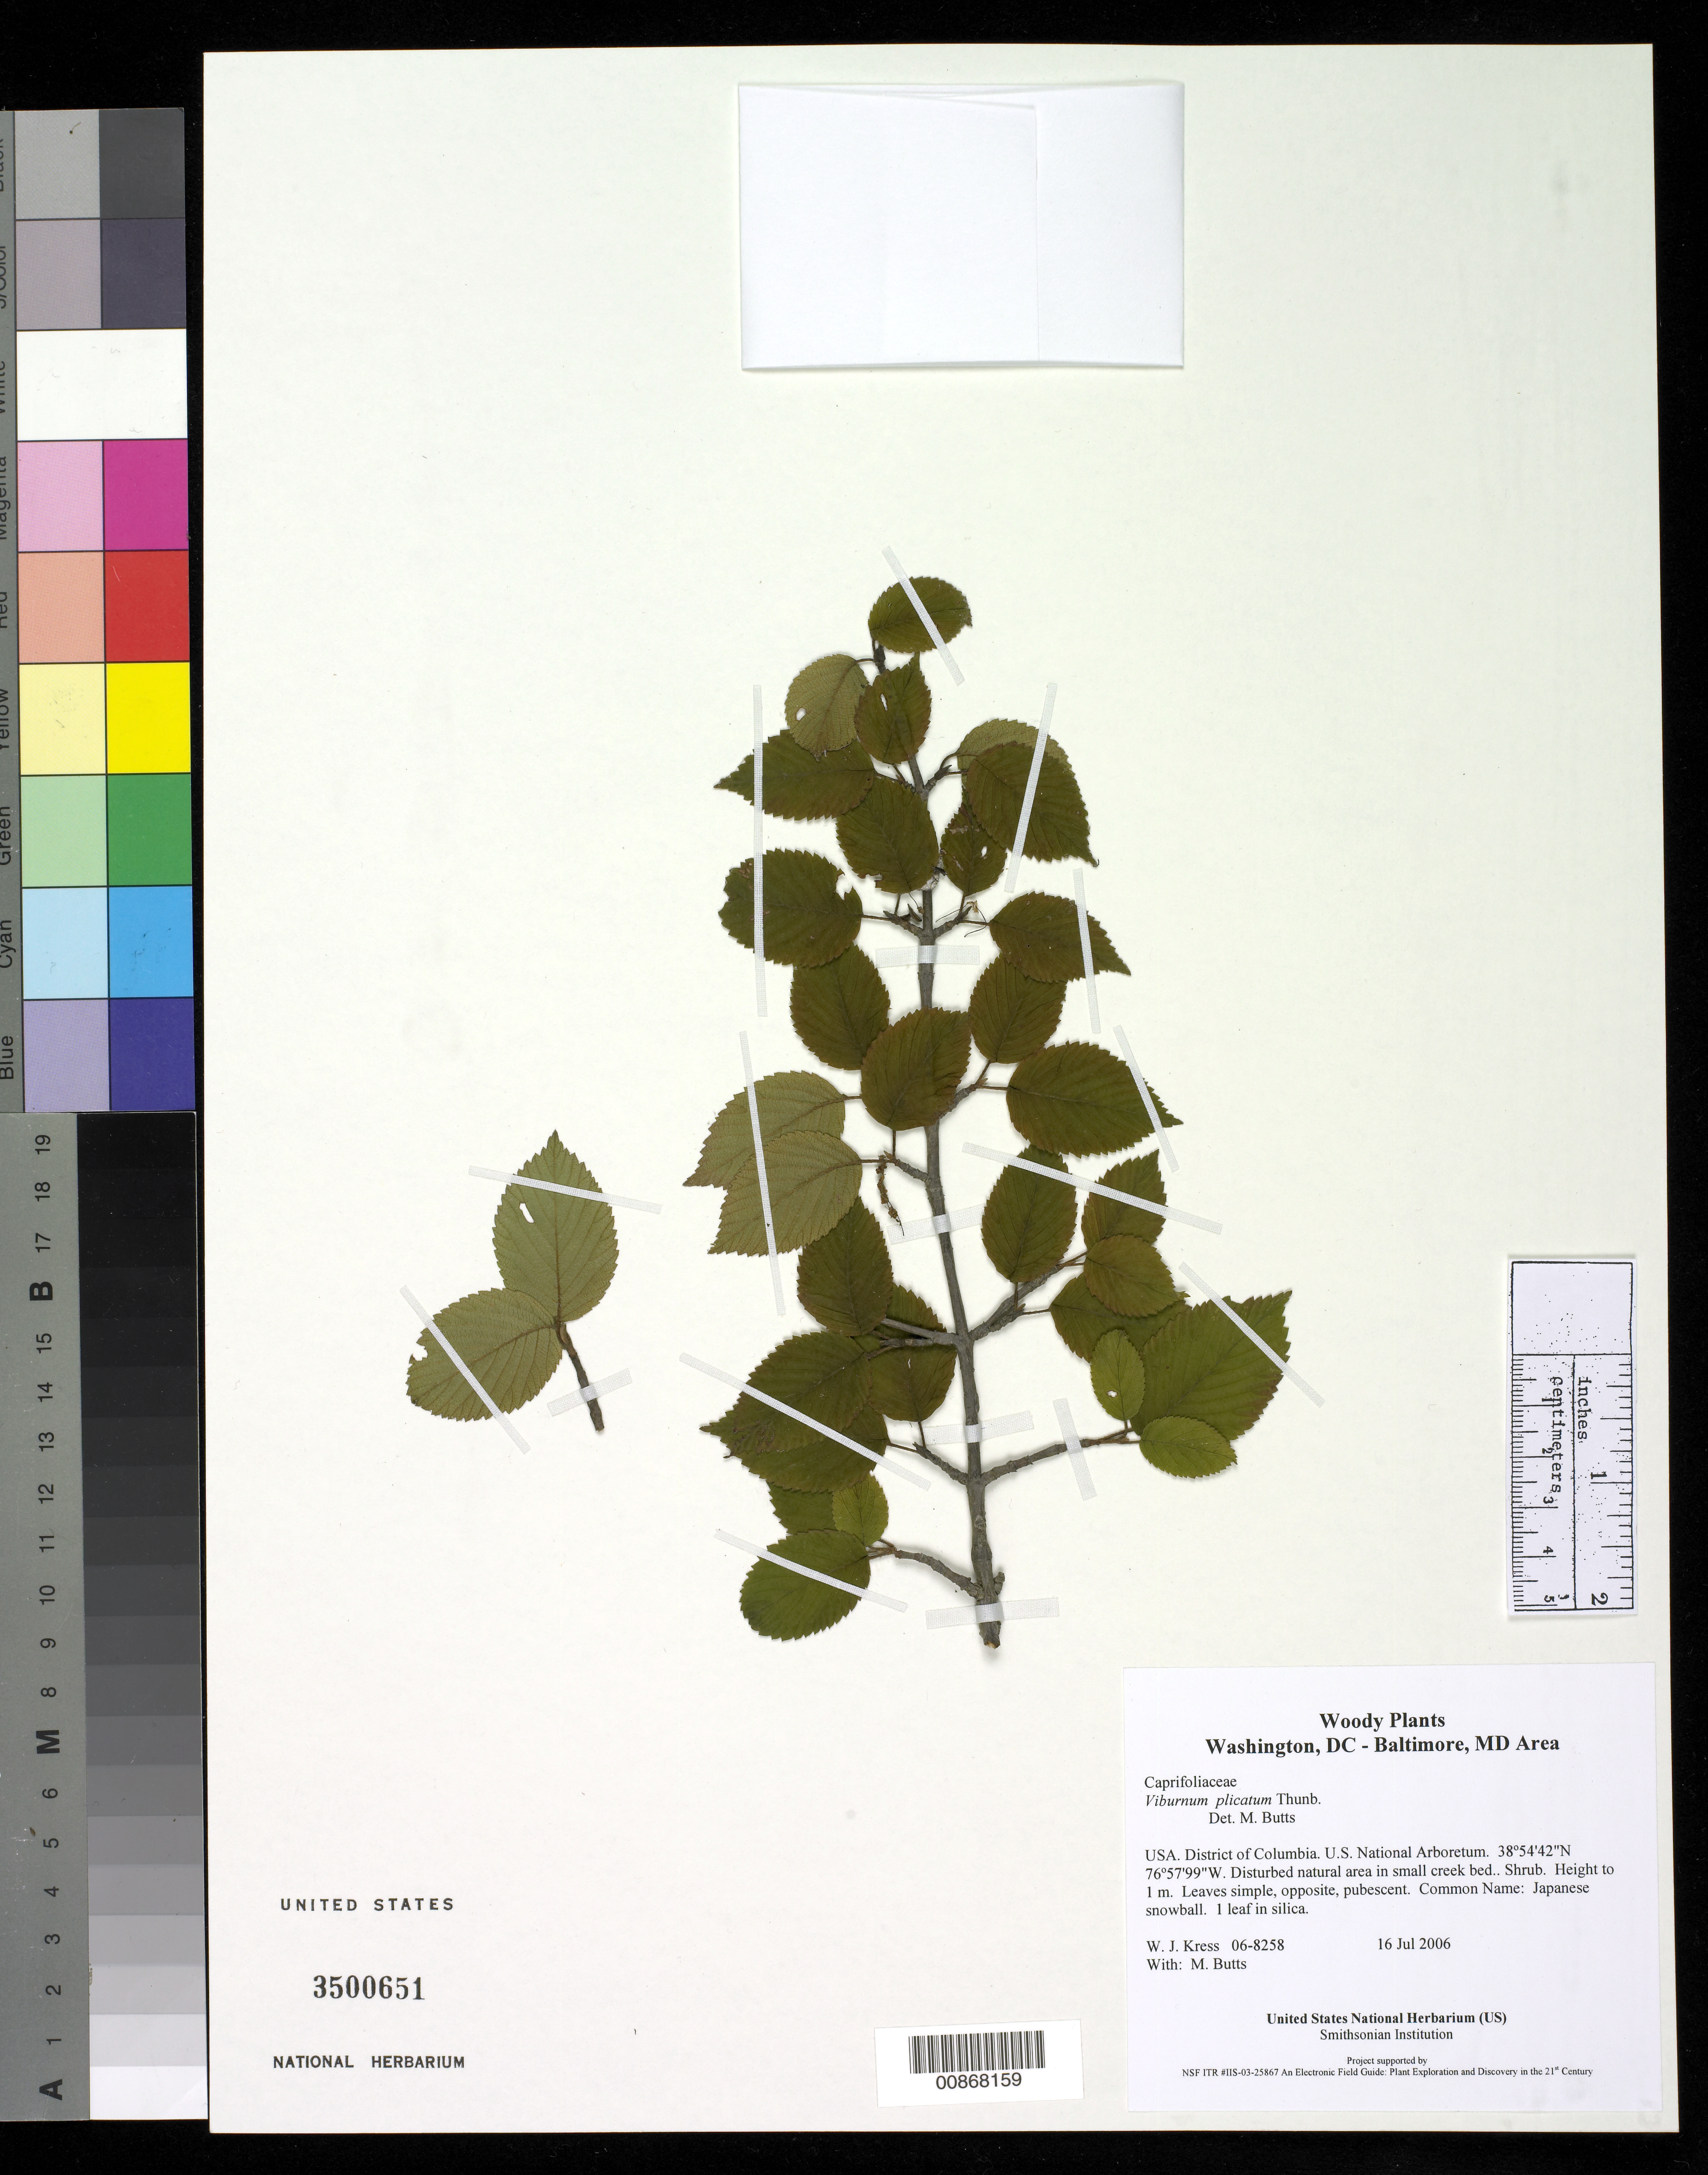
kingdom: Plantae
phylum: Tracheophyta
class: Magnoliopsida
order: Dipsacales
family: Viburnaceae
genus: Viburnum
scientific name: Viburnum plicatum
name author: Thunb.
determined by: Butts, M. B.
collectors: W. J. Kress & M. B. Butts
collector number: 06-8258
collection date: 2006-07-16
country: United States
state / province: District of Columbia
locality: U.S. National Arboretum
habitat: Disturbed natural area in small creek bed..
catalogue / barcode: US 3500651